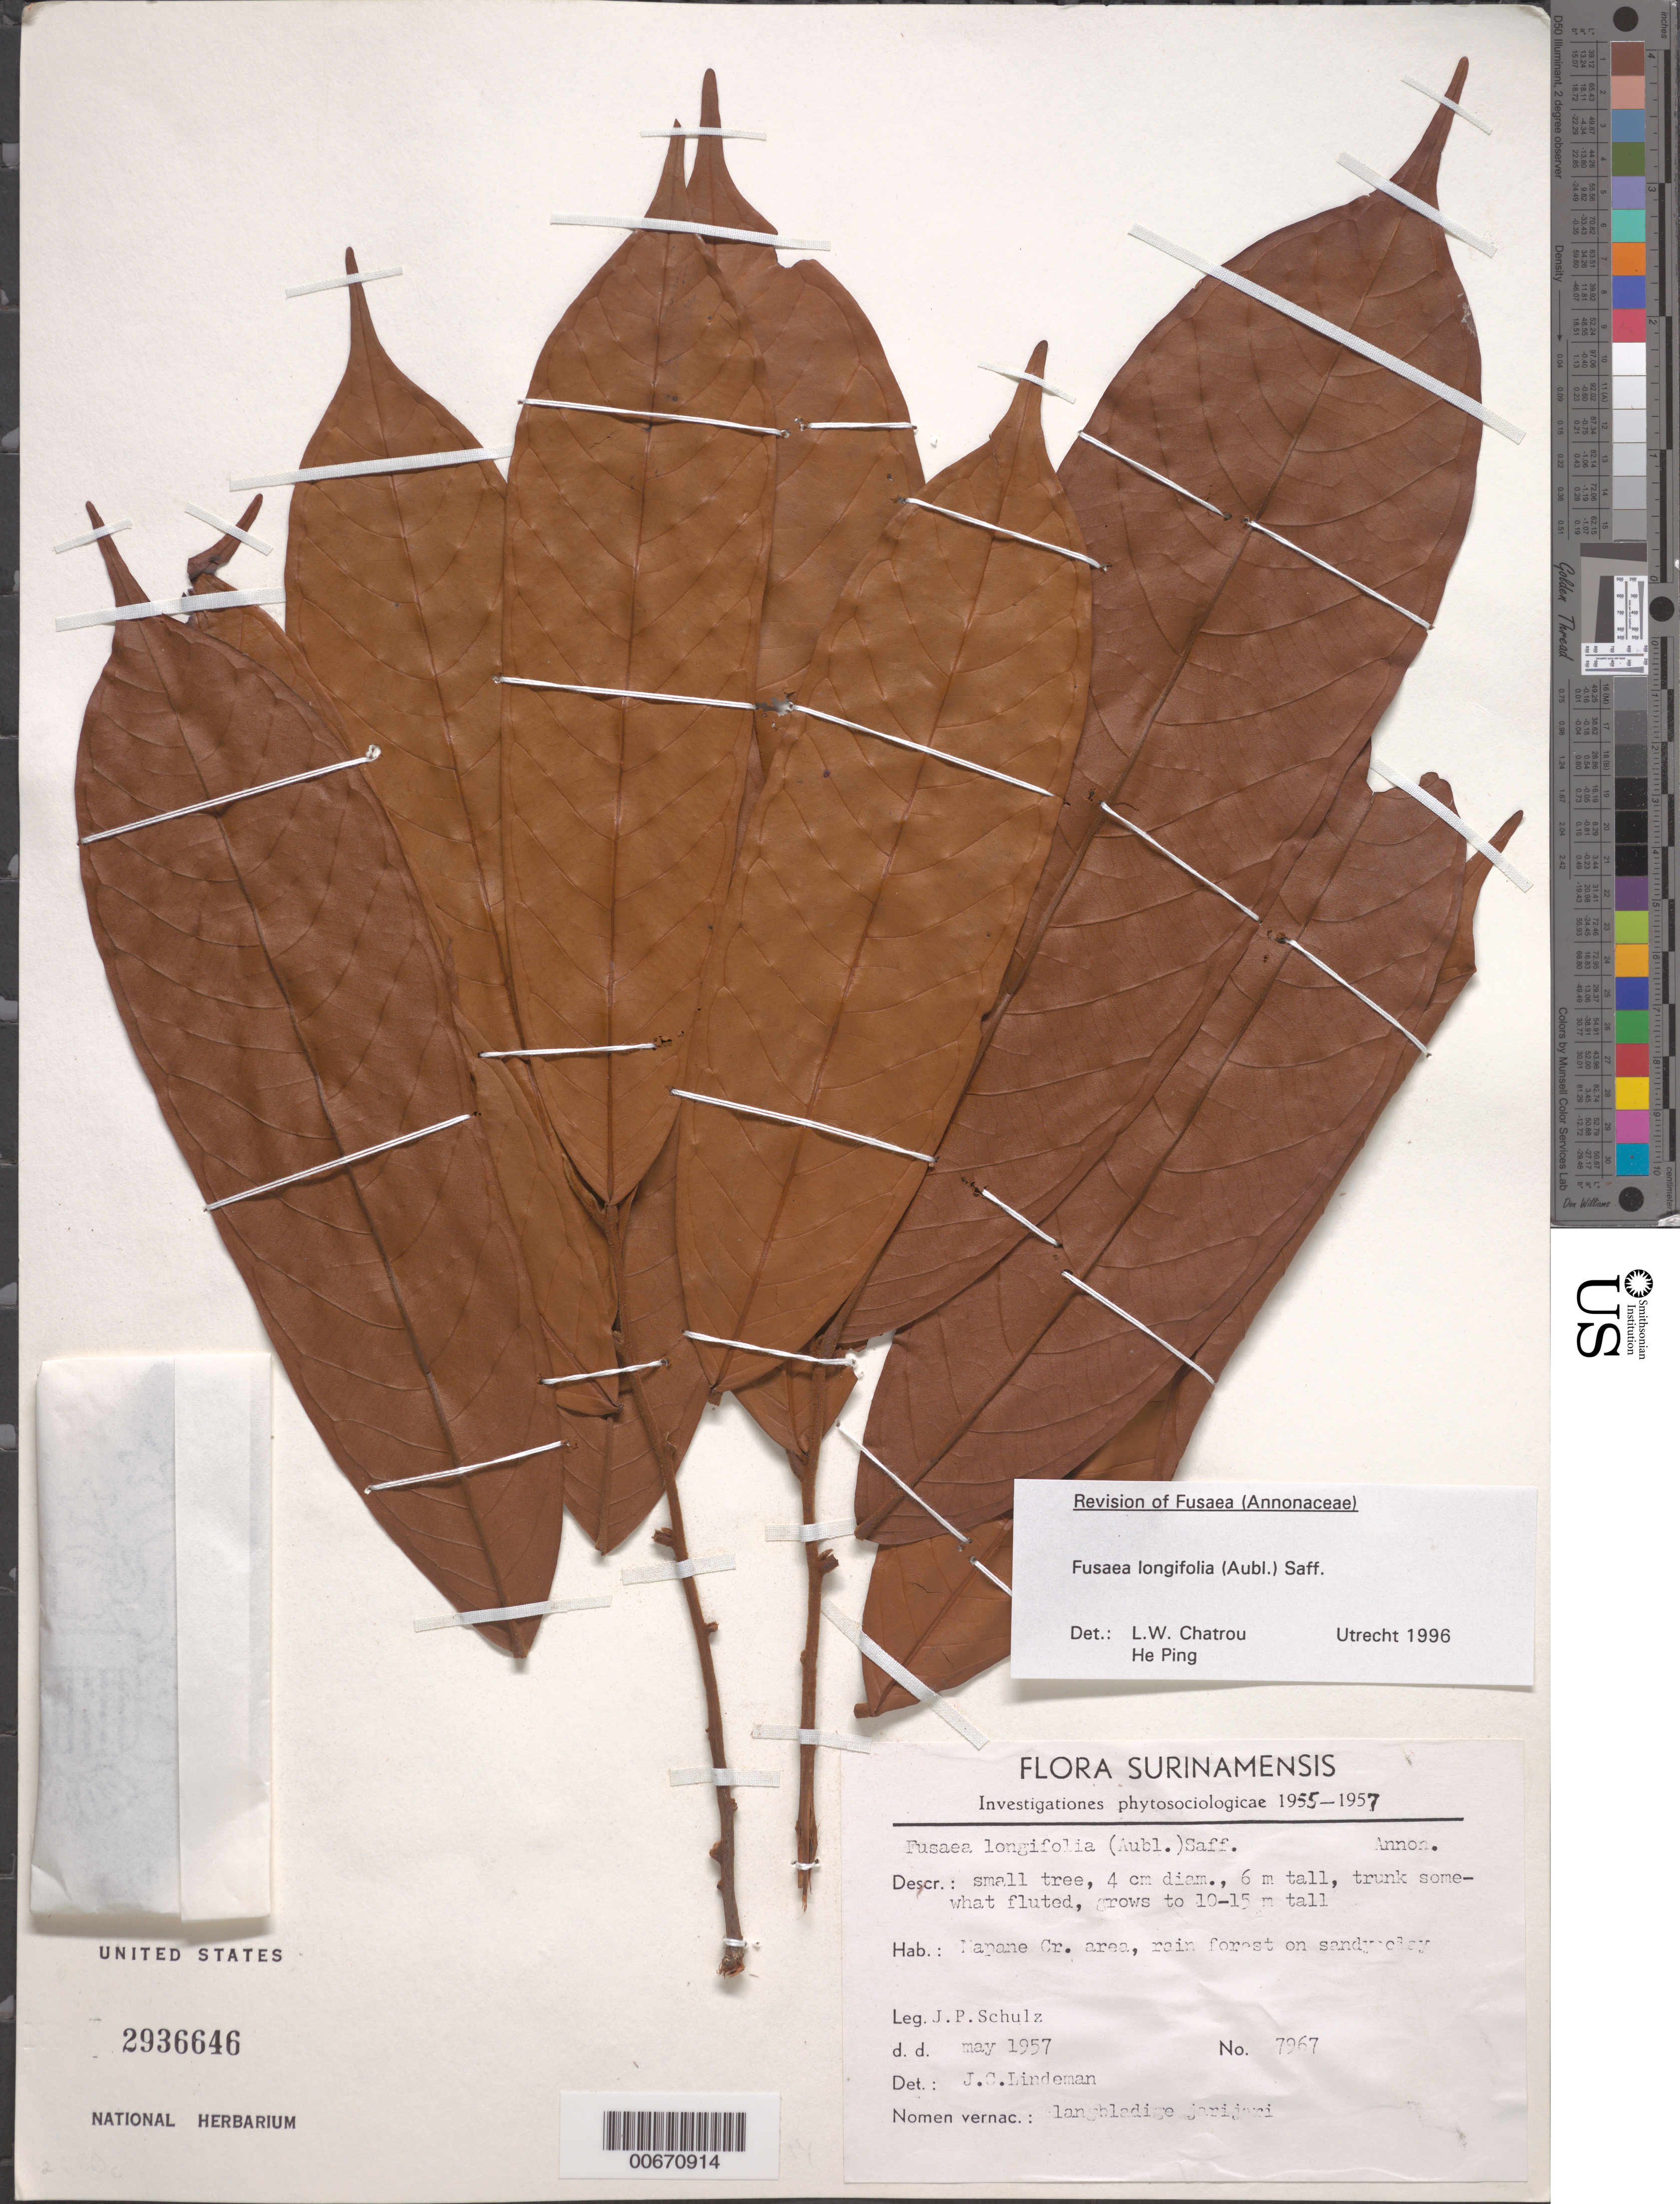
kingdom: Plantae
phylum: Tracheophyta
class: Magnoliopsida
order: Magnoliales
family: Annonaceae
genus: Fusaea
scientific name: Fusaea longifolia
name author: (Aubl.) Saff.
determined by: Chatrou, L. W.; Ping, He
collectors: J. P. Schulz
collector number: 7967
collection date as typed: May-57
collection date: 1957-05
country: Suriname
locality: Mapane Kreek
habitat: Rain forest on sandy clay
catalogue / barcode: US 2936646